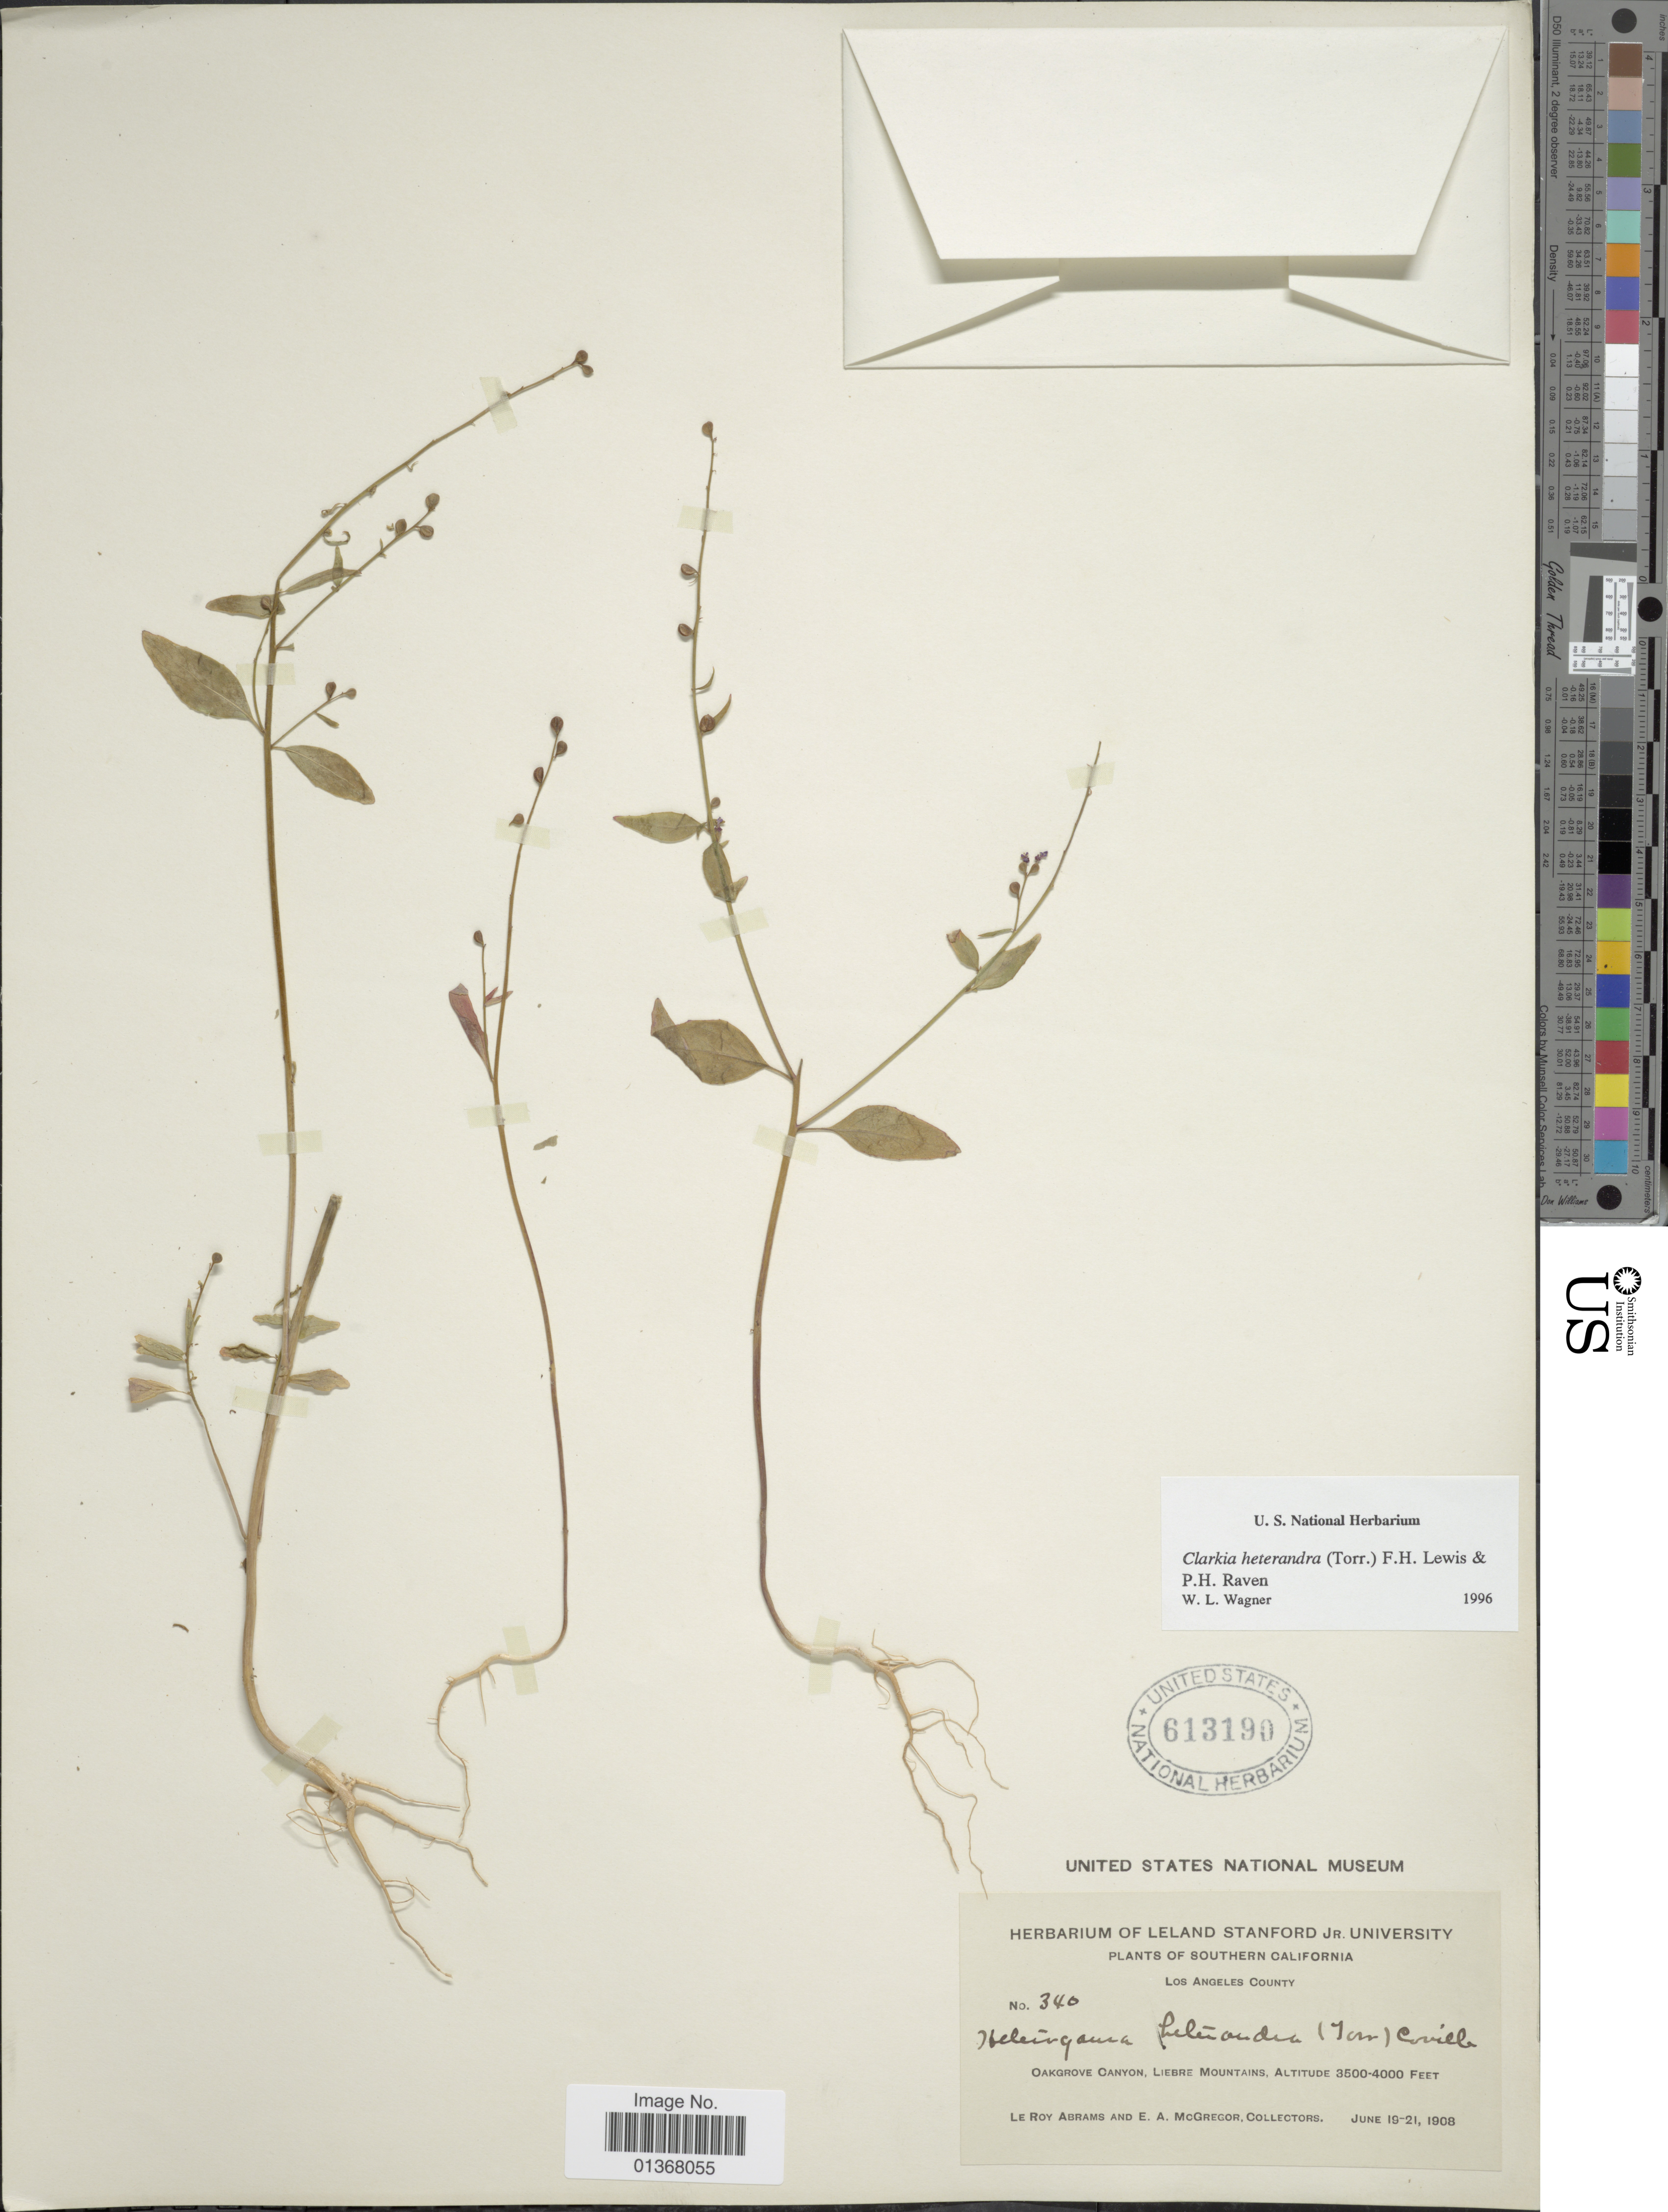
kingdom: Plantae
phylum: Tracheophyta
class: Magnoliopsida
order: Myrtales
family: Onagraceae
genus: Clarkia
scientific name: Clarkia heterandra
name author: (Torr.) F. H. Lewis & P.H. Raven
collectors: L. Abrams & E. A. McGregor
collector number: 340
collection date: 1908-06-19/1908-06-21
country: United States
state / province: California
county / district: Los Angeles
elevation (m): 1067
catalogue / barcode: US 613190